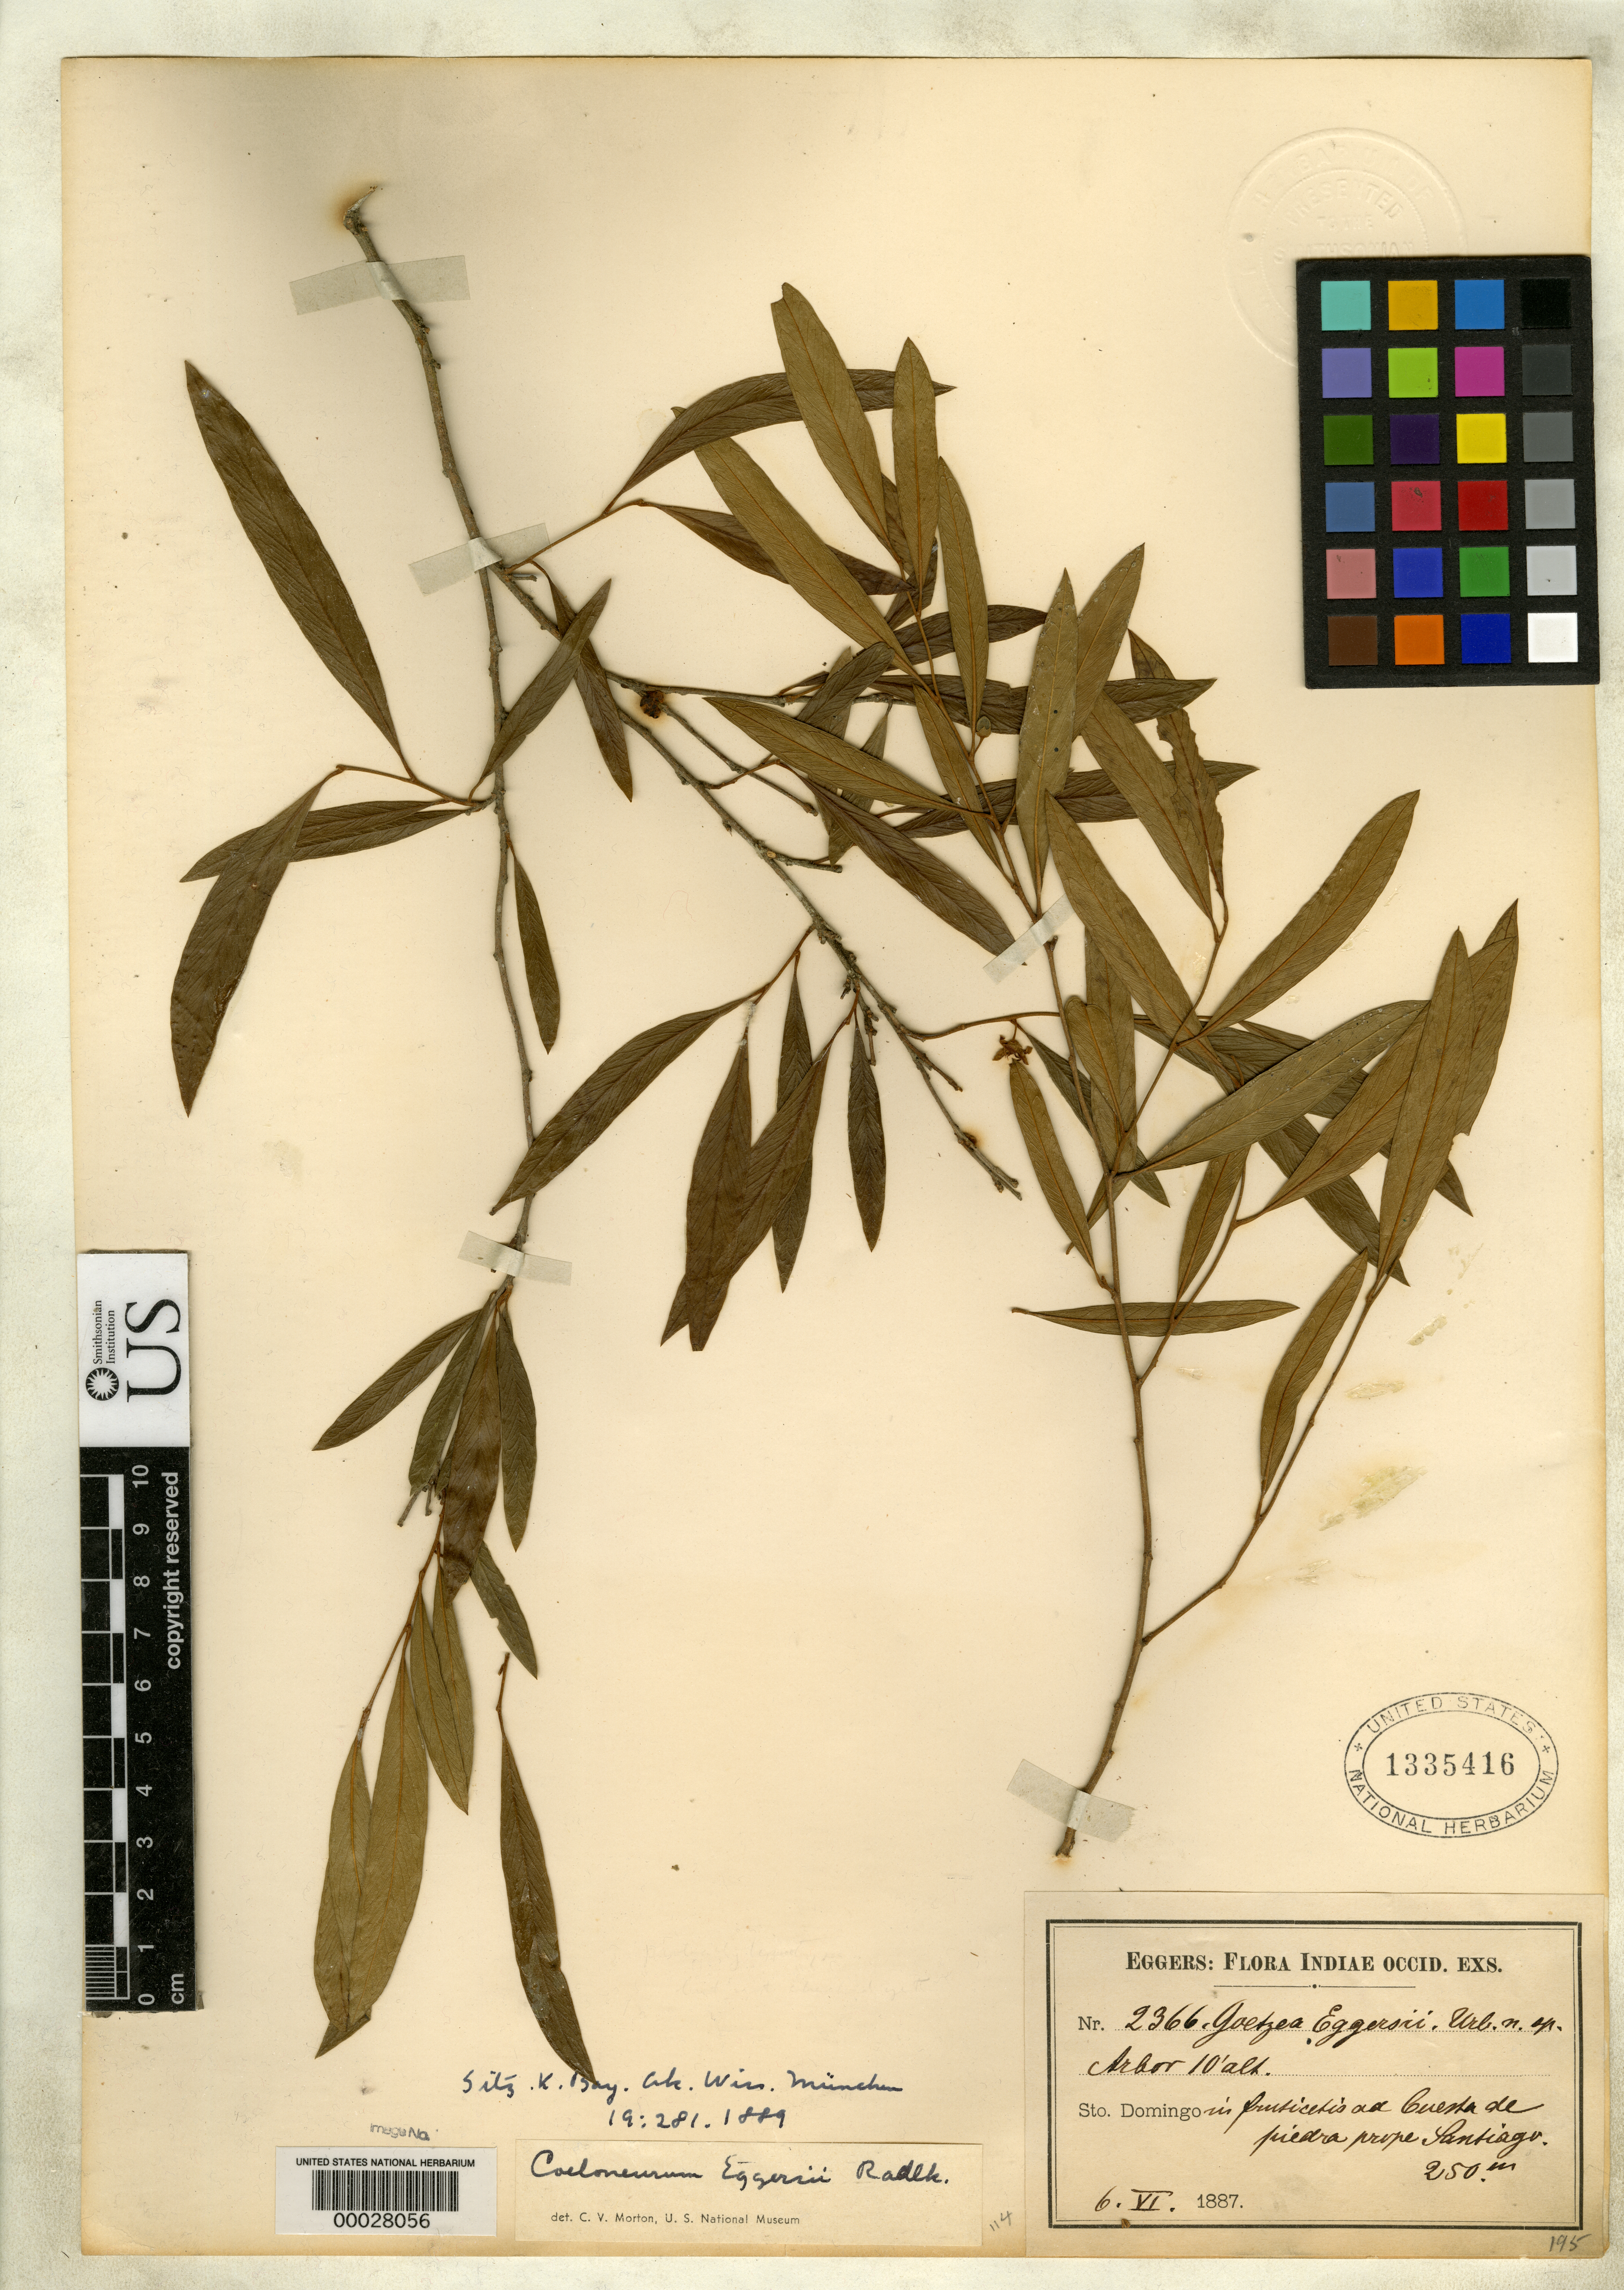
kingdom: Plantae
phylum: Tracheophyta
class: Magnoliopsida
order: Solanales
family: Solanaceae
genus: Coeloneurum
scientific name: Coeloneurum eggersii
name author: Radlk.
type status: Isotype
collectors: H. F. A. von Eggers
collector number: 2366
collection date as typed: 06 Jun 1887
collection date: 1887-06-06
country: Dominican Republic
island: Hispaniola Island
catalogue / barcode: US 1335416